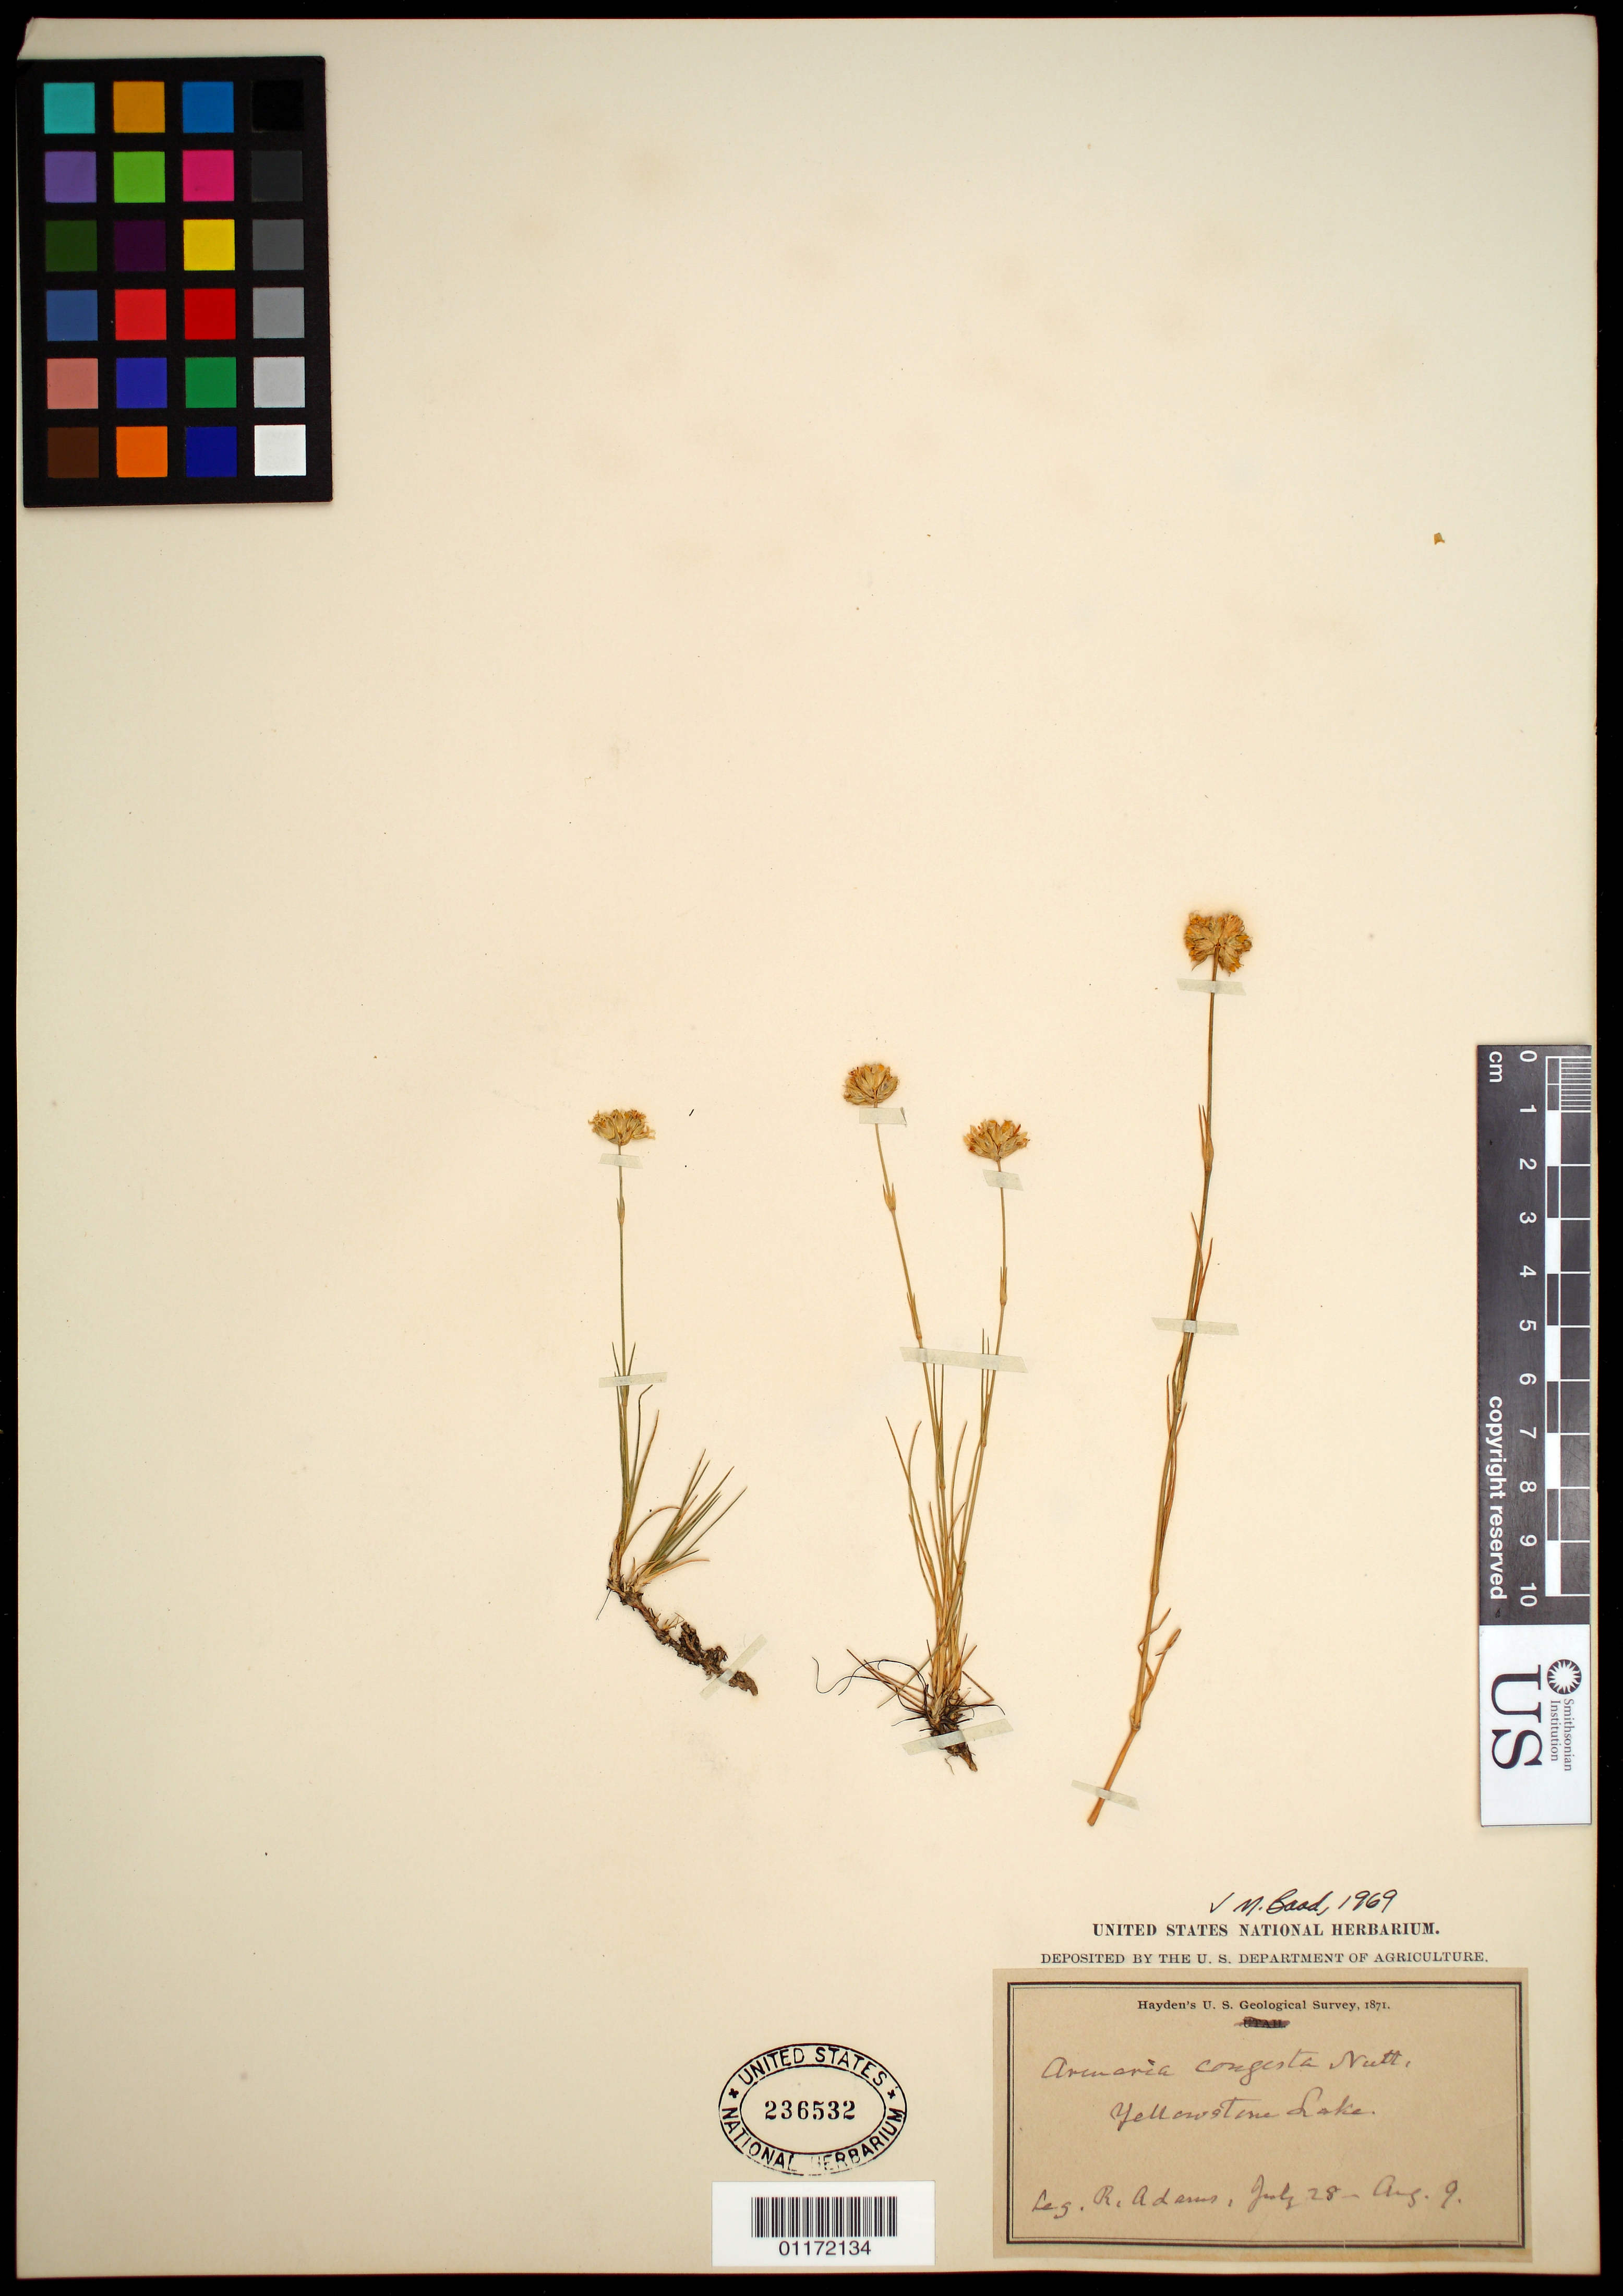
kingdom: Plantae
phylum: Tracheophyta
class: Magnoliopsida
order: Caryophyllales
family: Caryophyllaceae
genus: Eremogone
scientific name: Eremogone congesta var. congesta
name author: (Nutt.) Ikonn.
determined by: Strong, Mark T., (BOT), Smithsonian Institution - National Museum of Natural History (UNITED STATES)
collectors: R. Adams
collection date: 1871-07-28/1871-08-09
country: United States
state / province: Wyoming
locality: Yellowstone Lake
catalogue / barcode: US 236532